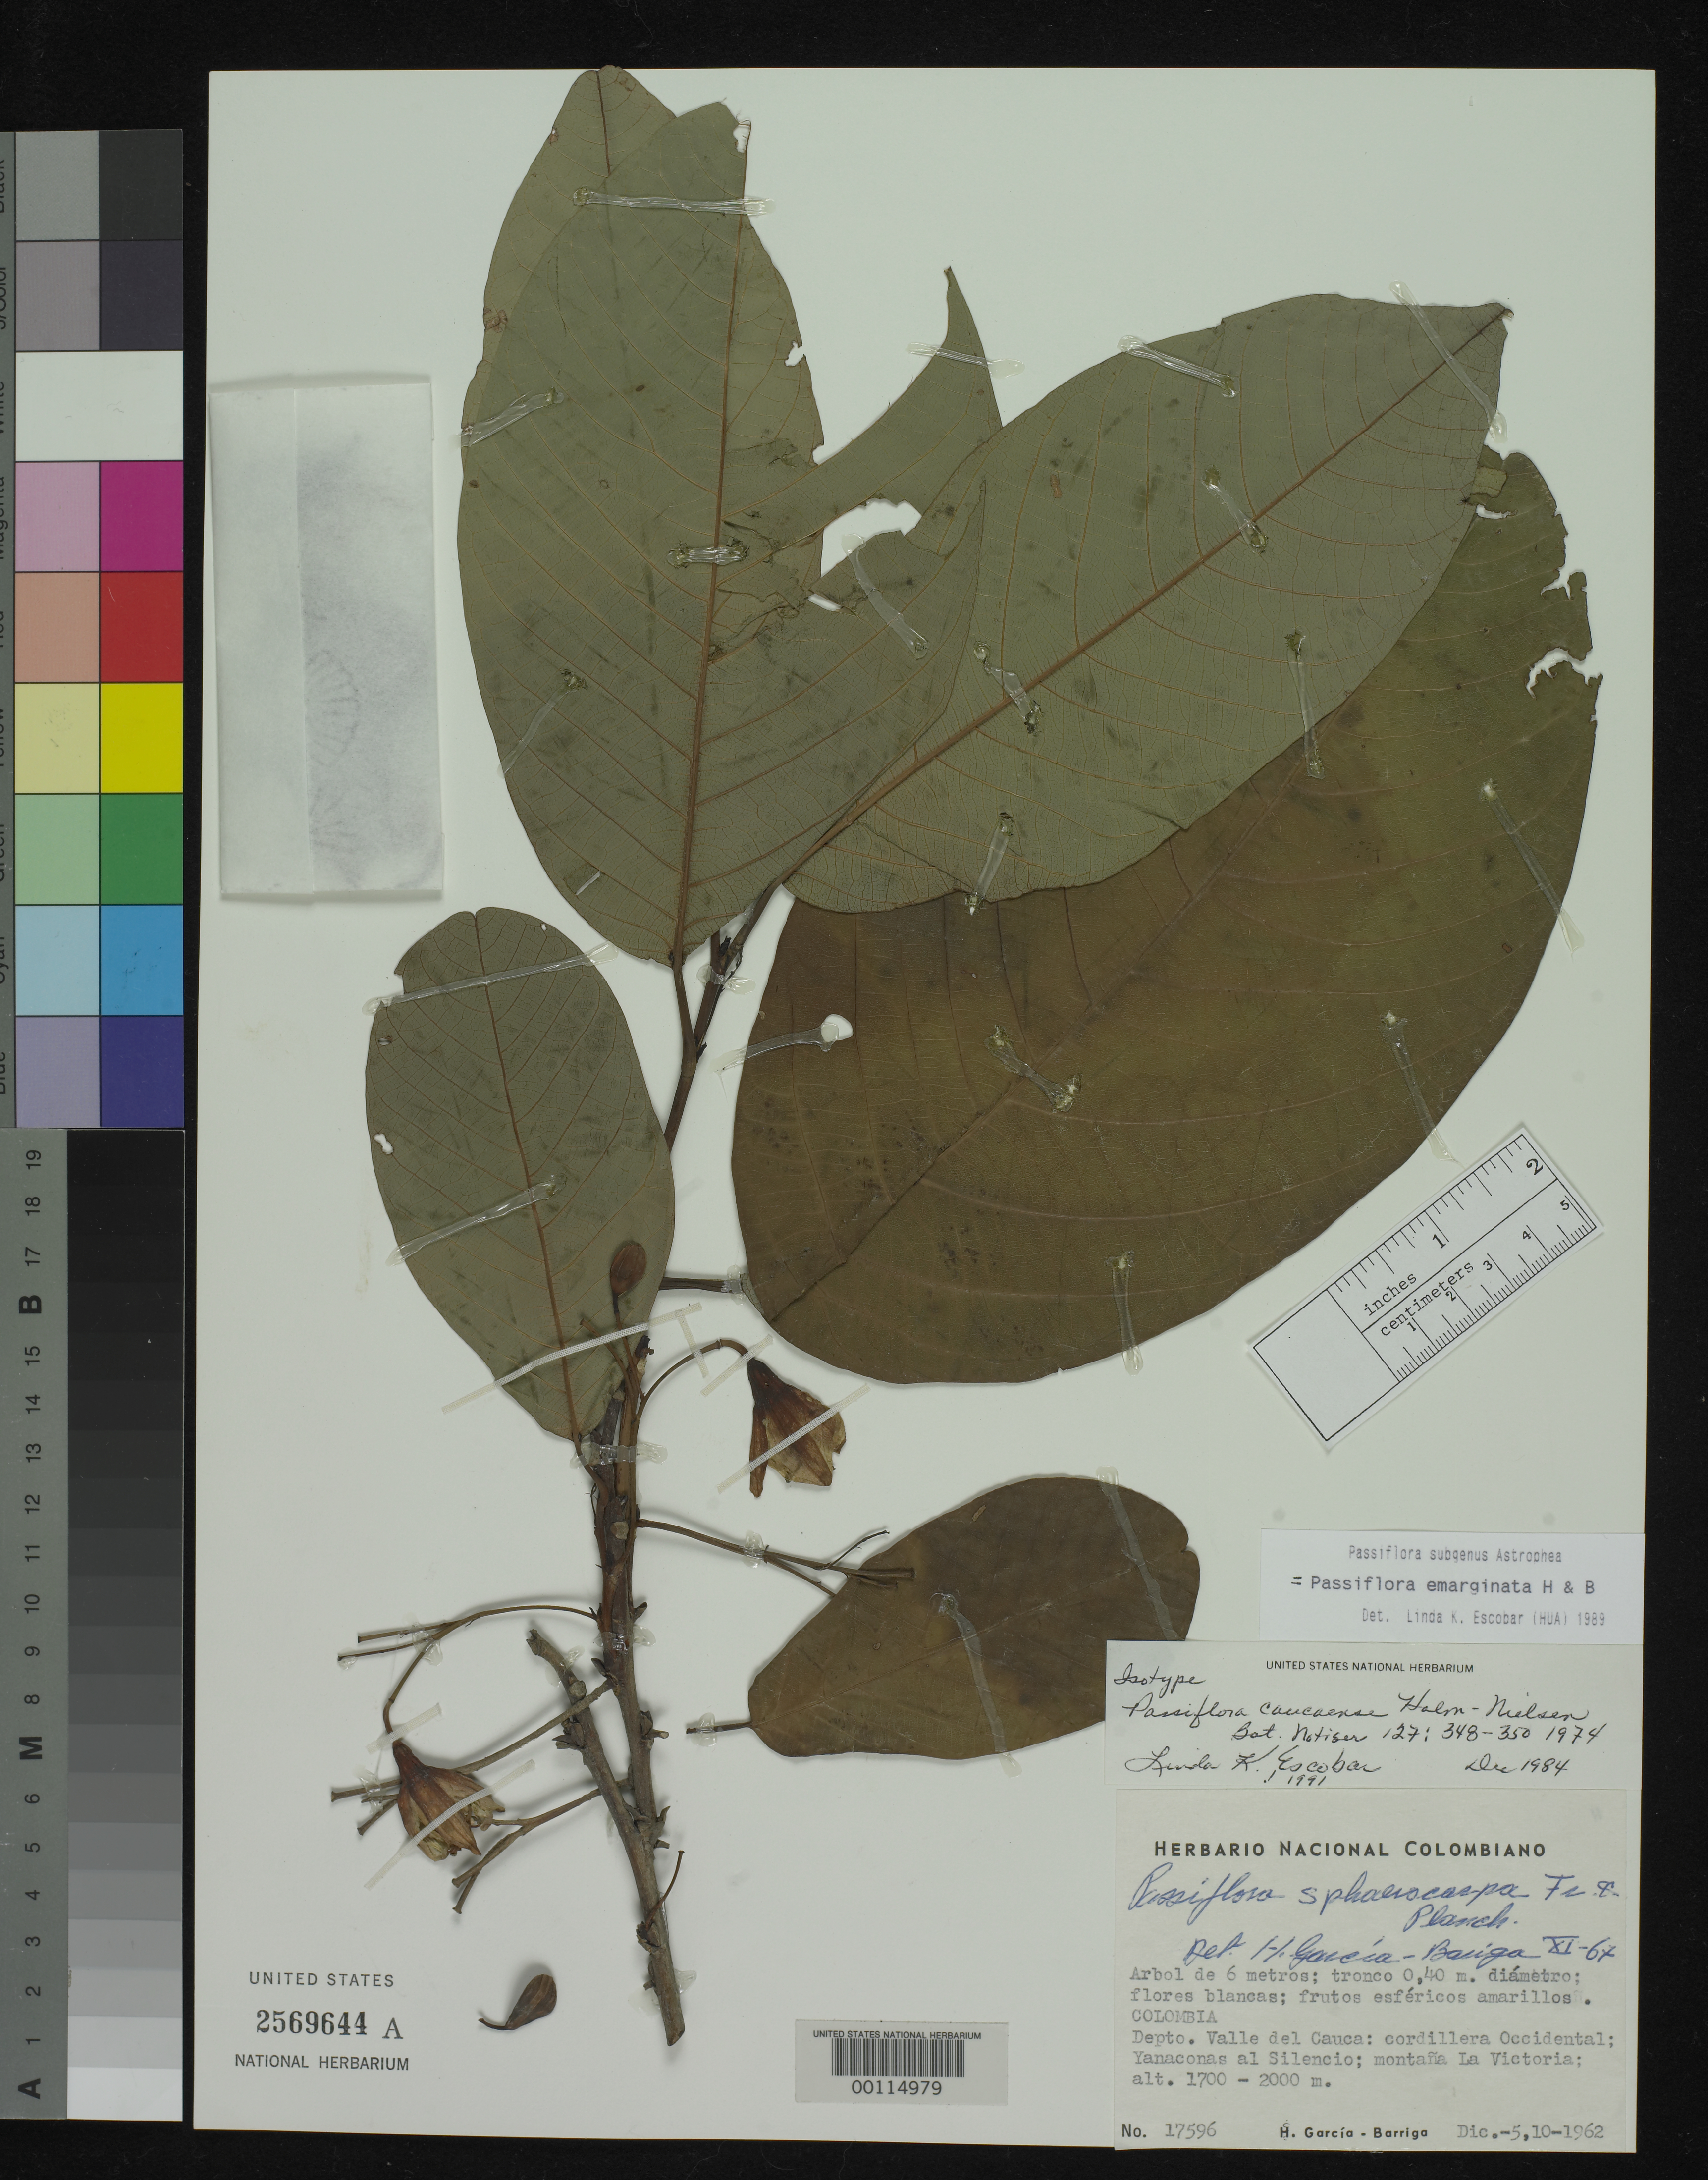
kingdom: Plantae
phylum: Tracheophyta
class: Magnoliopsida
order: Malpighiales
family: Passifloraceae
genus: Passiflora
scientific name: Passiflora caucaense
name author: Holm-Niels.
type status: Isotype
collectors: H. García Barriga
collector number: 17596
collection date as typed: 05 Dec 1962 to 10 Dec 1962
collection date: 1962-12-05/1962-12-10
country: Colombia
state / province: Cauca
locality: Yanaconas al Silencio, Montana La Victoria.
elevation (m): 1700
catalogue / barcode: US 2569644A